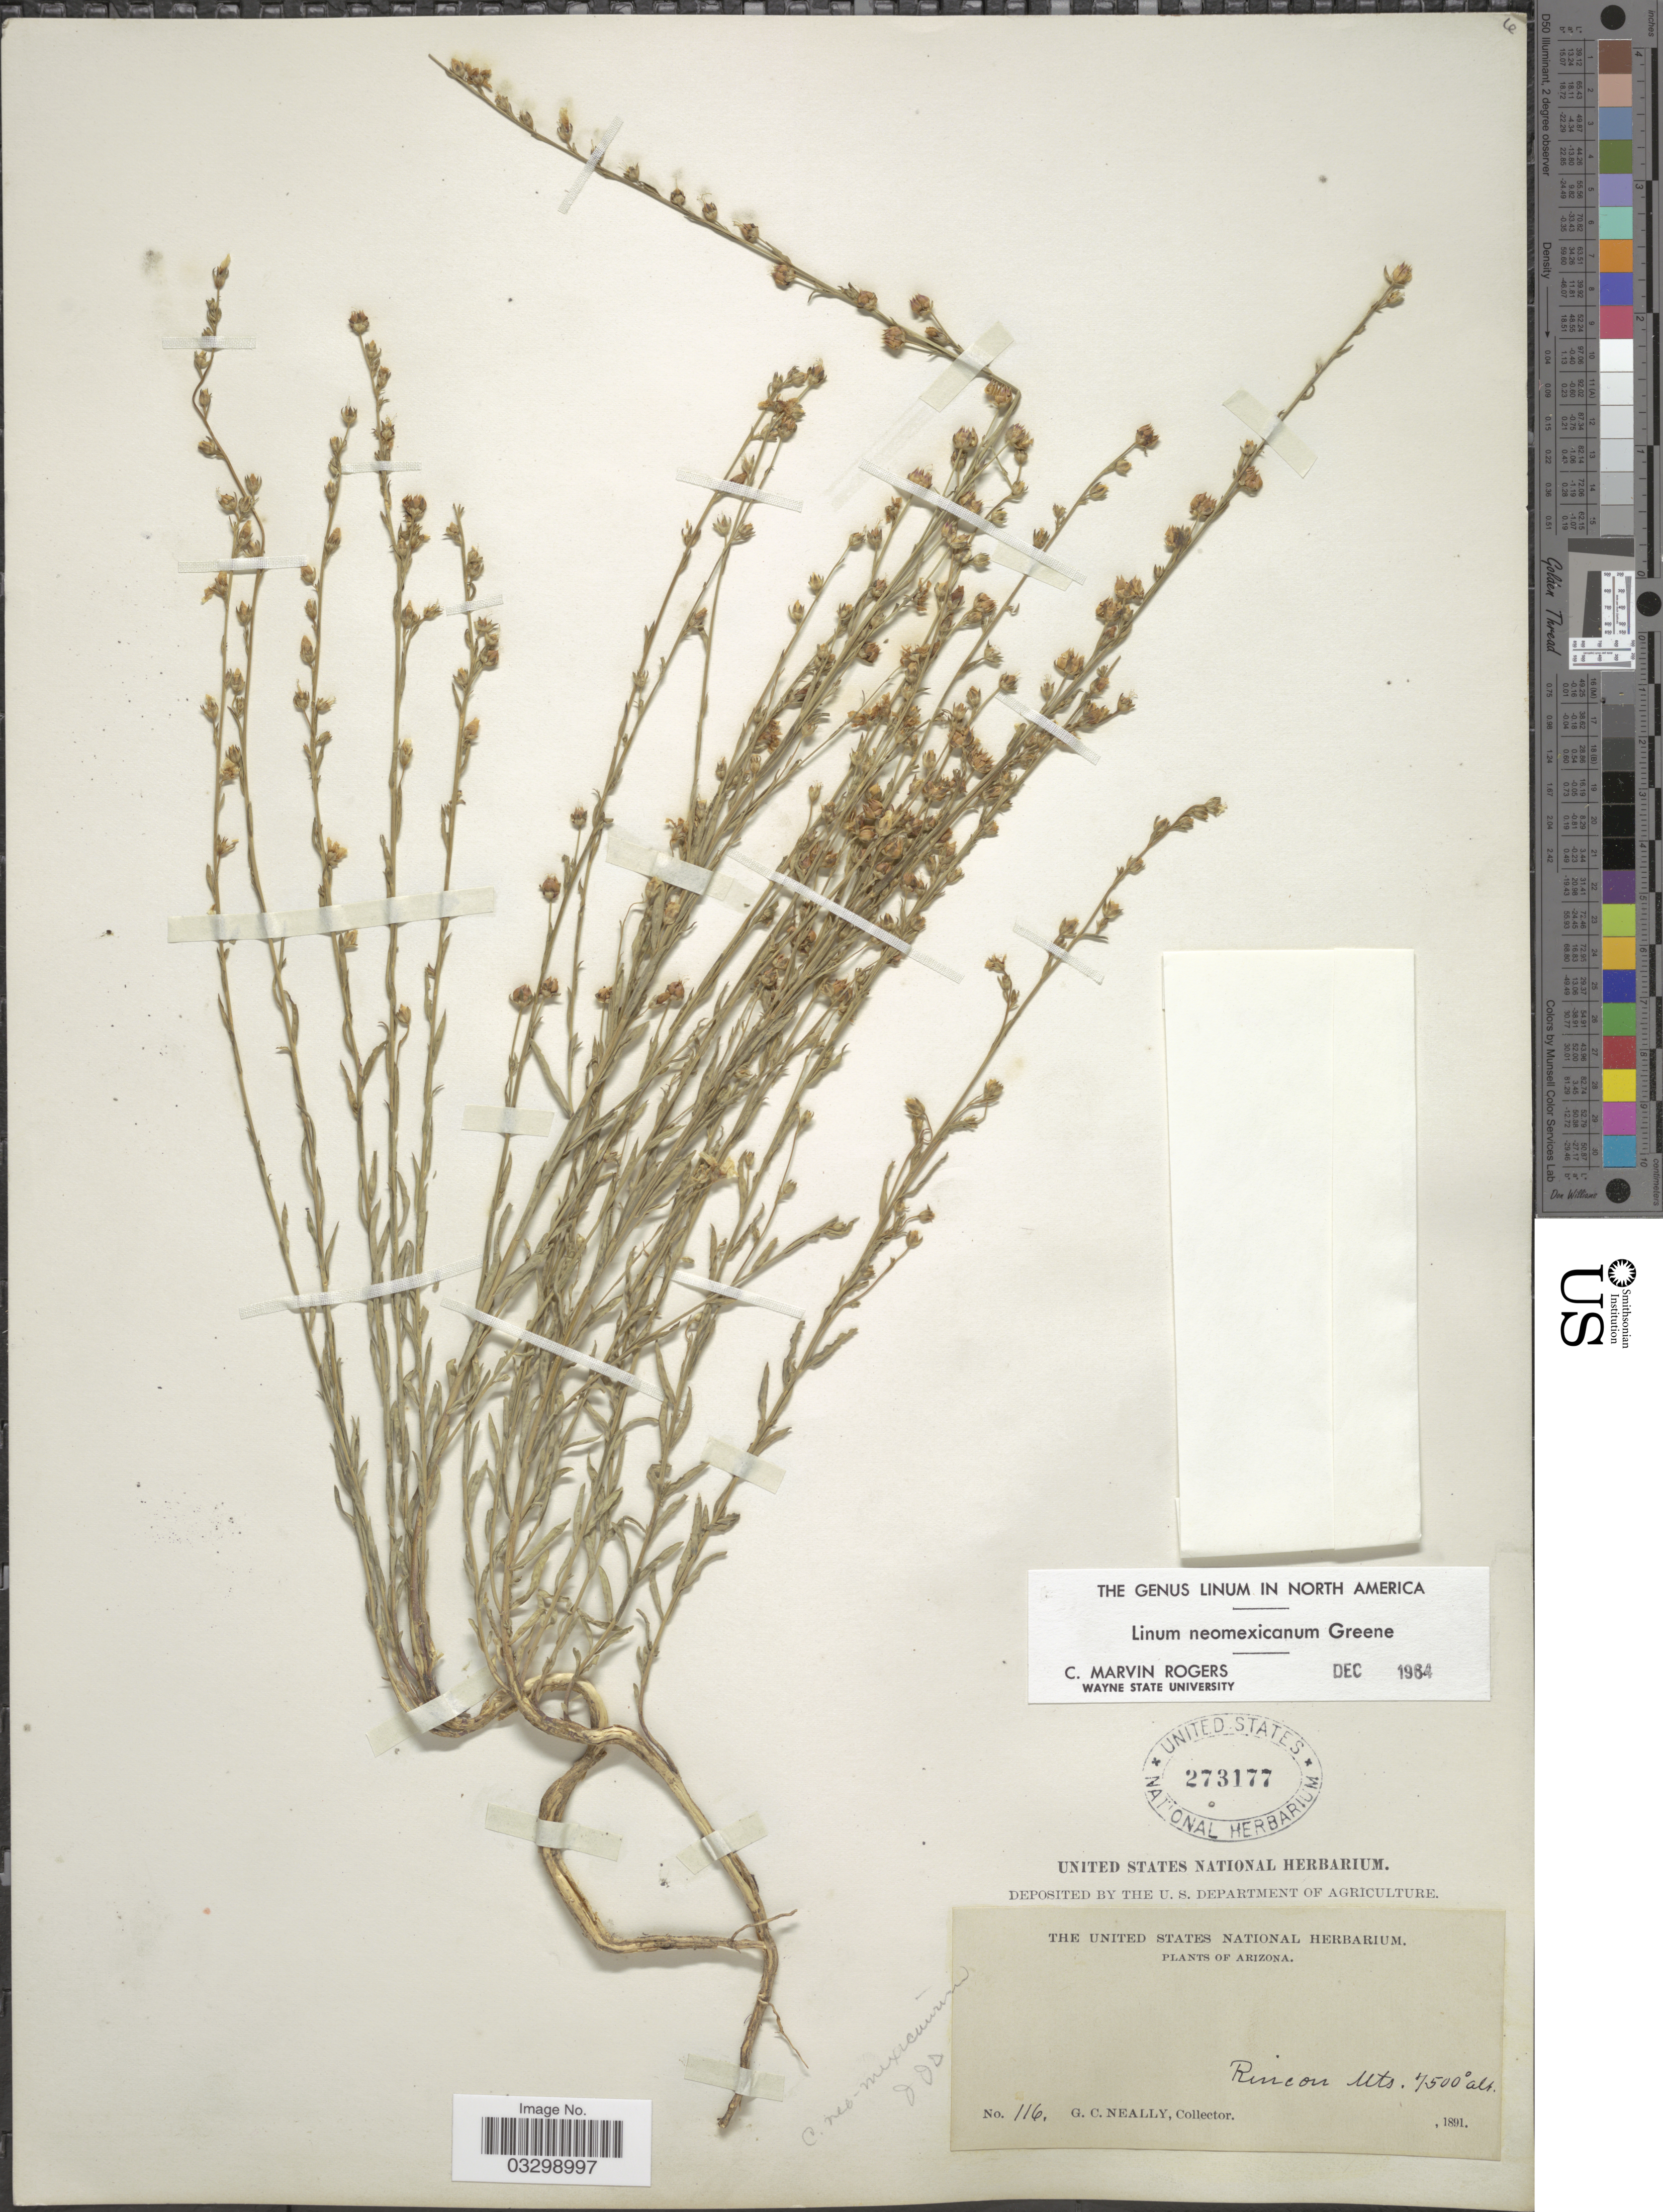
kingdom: Plantae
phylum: Tracheophyta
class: Magnoliopsida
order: Malpighiales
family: Linaceae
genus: Linum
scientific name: Linum neomexicanum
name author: Greene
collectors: G. Neally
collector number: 116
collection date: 1891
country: United States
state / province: Arizona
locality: Rincon Mts.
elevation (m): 2286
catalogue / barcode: US 273177